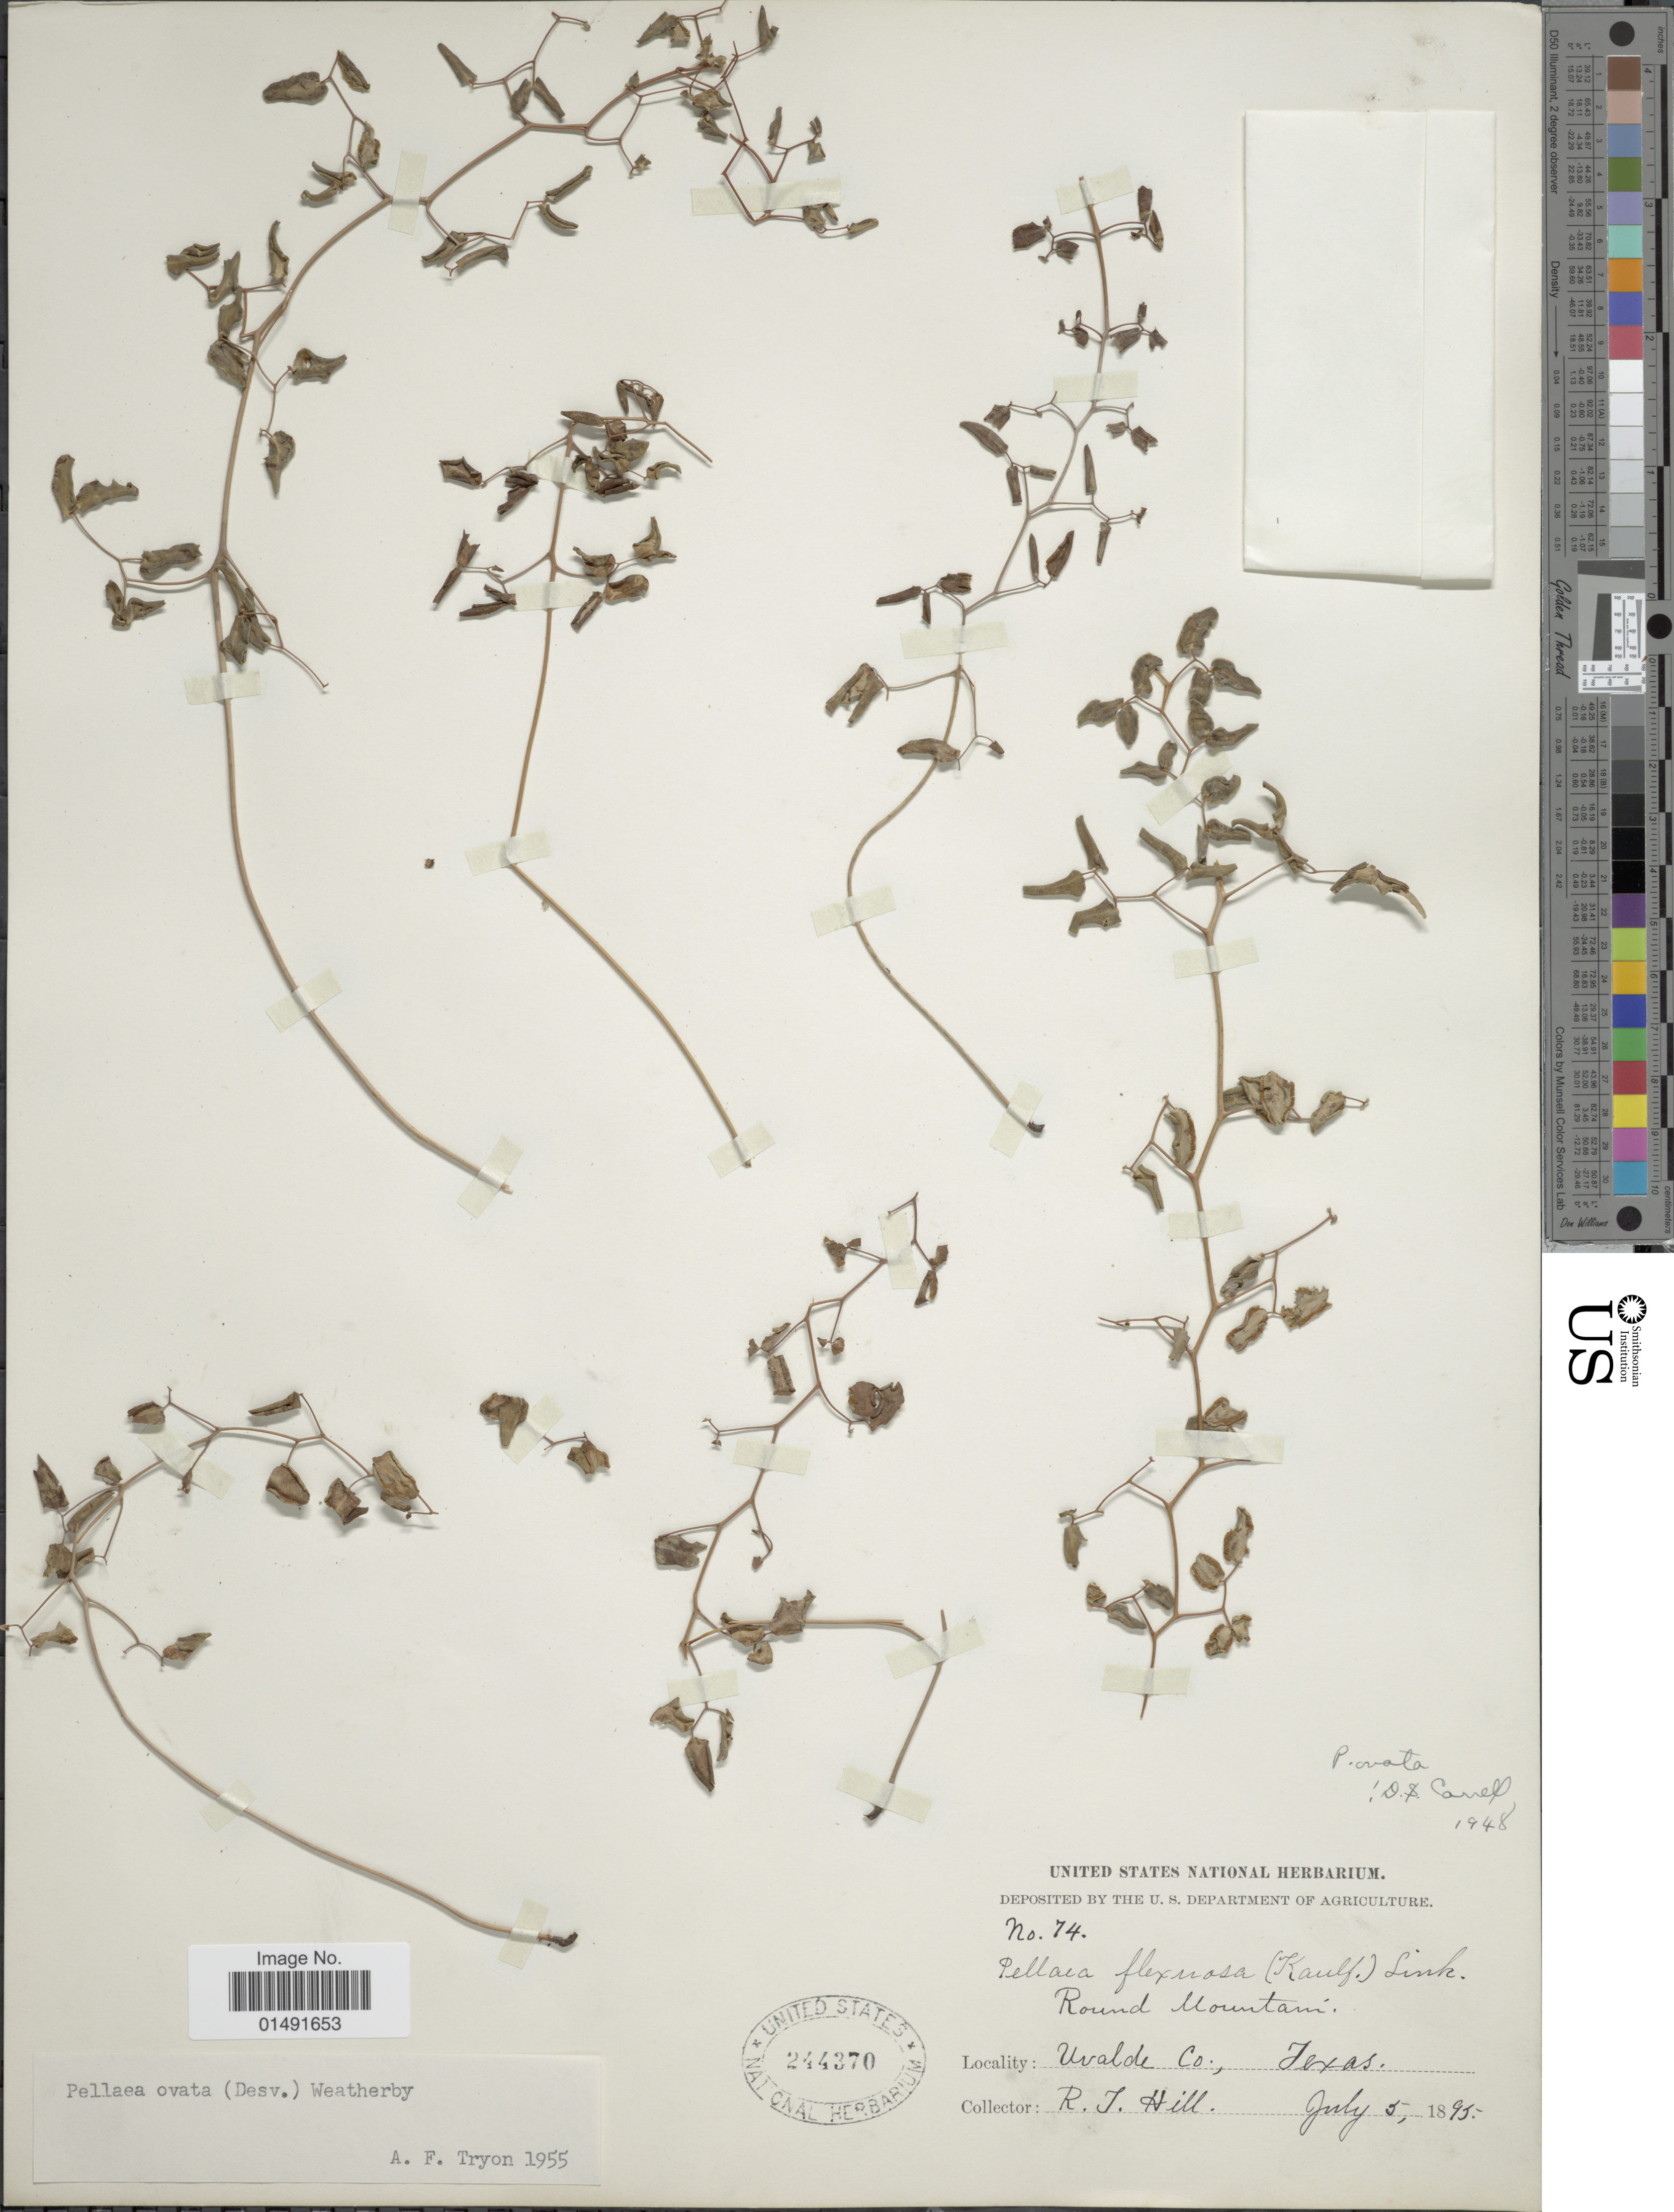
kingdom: Plantae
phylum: Tracheophyta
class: Polypodiopsida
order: Polypodiales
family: Pteridaceae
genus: Pellaea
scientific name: Pellaea ovata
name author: (Desv.) Weath.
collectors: R. J. Hill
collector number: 74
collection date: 1895-07-05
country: United States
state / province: Texas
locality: Uvalde Co, Round Mountain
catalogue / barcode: US 244370